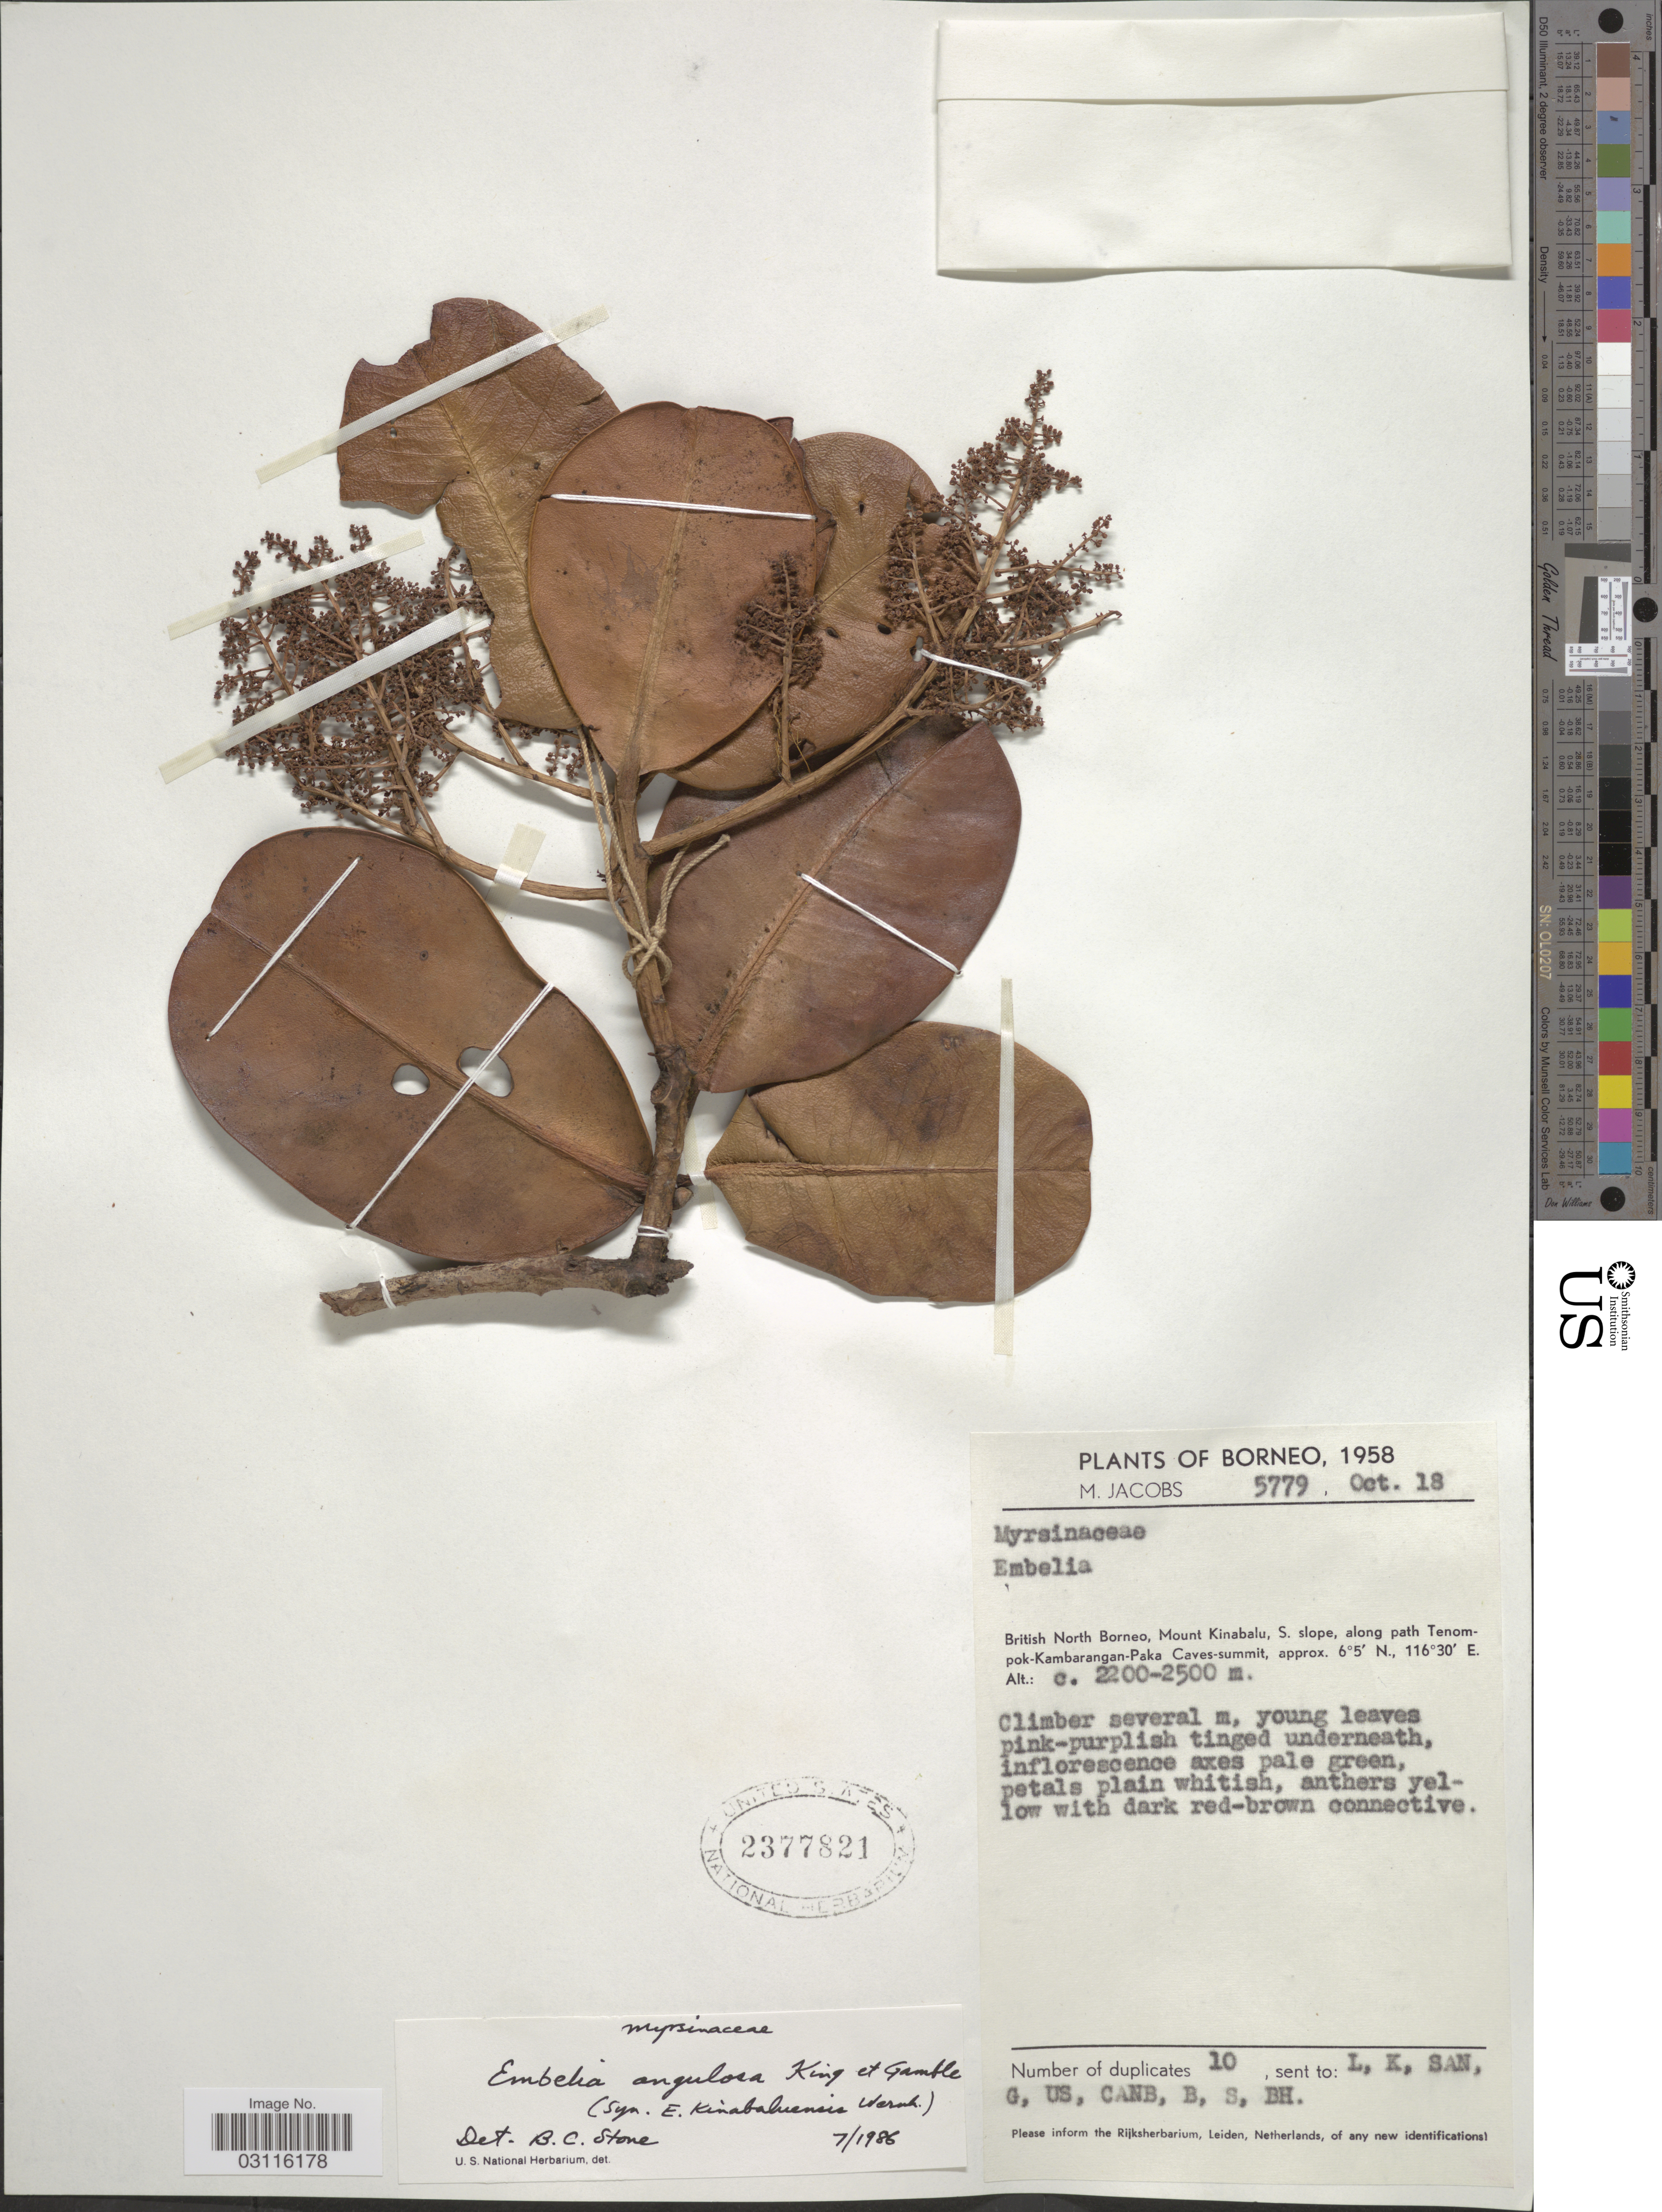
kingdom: Plantae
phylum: Tracheophyta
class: Magnoliopsida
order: Ericales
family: Primulaceae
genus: Embelia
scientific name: Embelia angulosa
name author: King & Gamble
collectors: M. Jacobs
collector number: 5779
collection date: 1958-10-18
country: Malaysia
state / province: Sabah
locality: Borneo. British North Borneo, Mount Kinabalu, S. slope, along path Tenompok-Kambarang-Paka Caves-summit.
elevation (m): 2200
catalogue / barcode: US 2377821